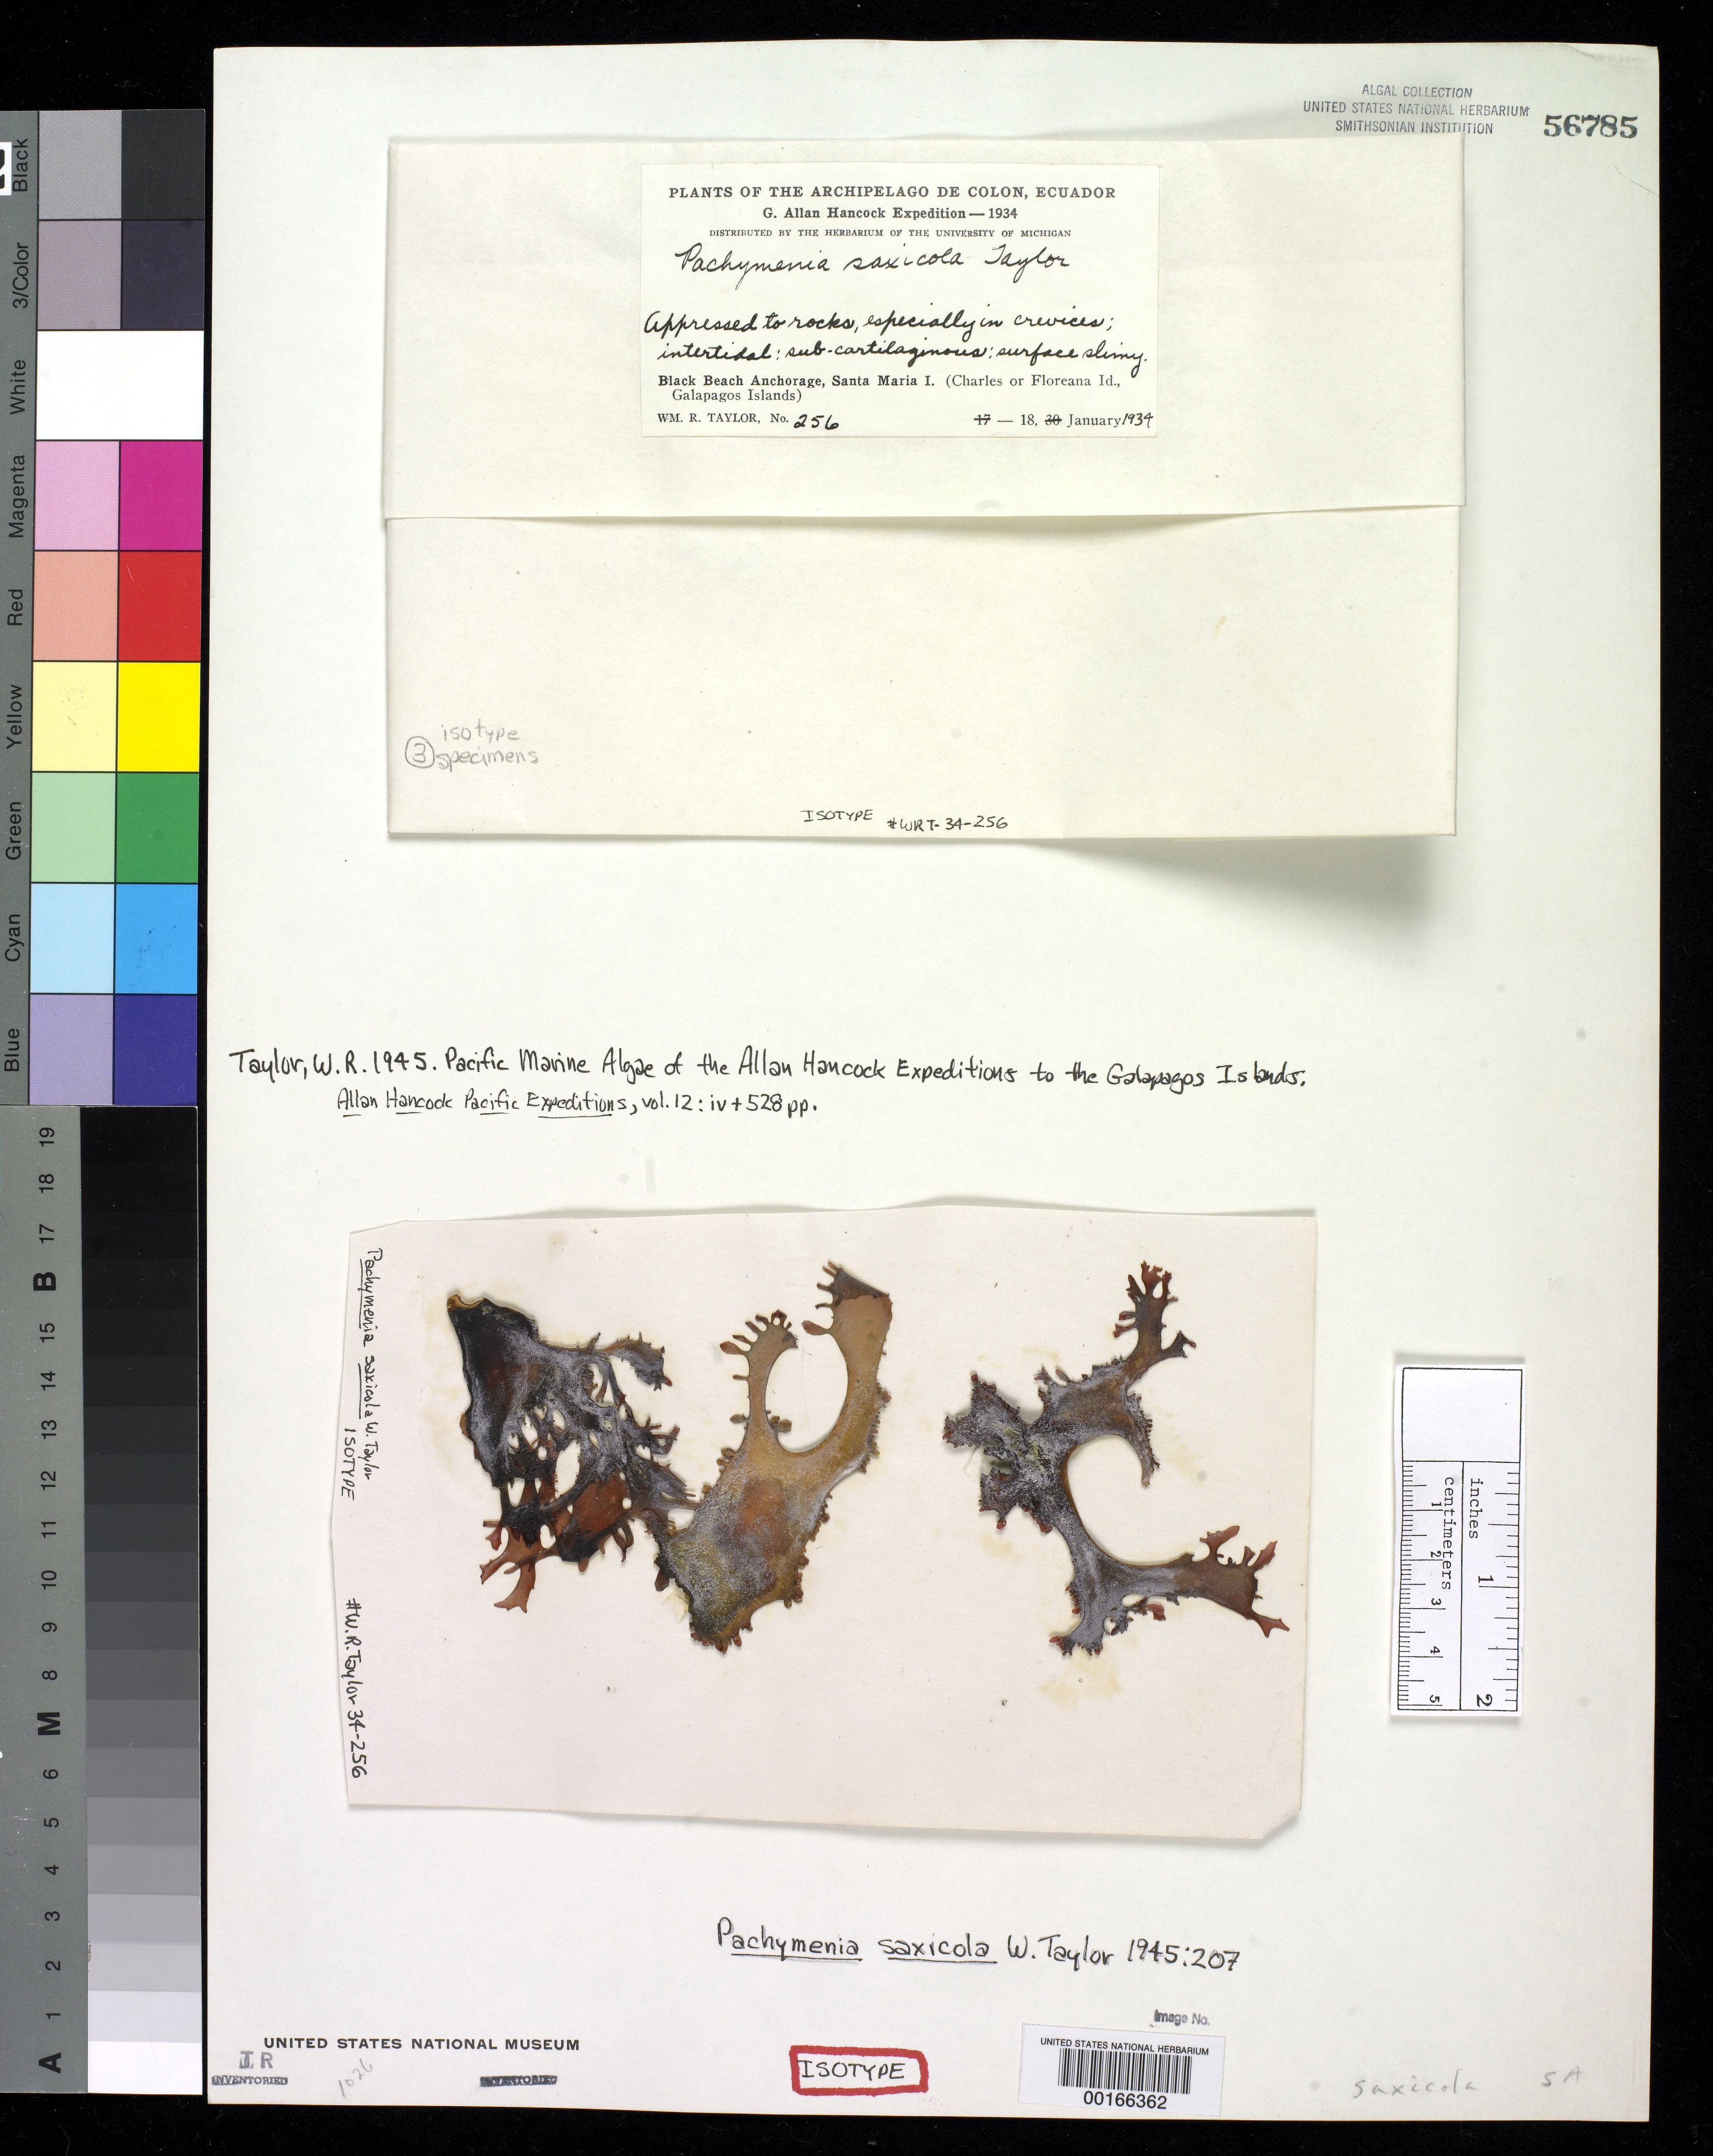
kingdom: Plantae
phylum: Rhodophyta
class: Florideophyceae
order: Halymeniales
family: Halymeniaceae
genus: Pachymenia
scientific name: Pachymenia saxicola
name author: W.R. Taylor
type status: Holotype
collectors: W. R. Taylor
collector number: WRT 34-256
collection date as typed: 18 Jan 1934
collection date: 1934-01-18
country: Ecuador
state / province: Colón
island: Floreana [Charles, Santa Maria]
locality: Black Beach Anchorage.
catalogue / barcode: US 56785